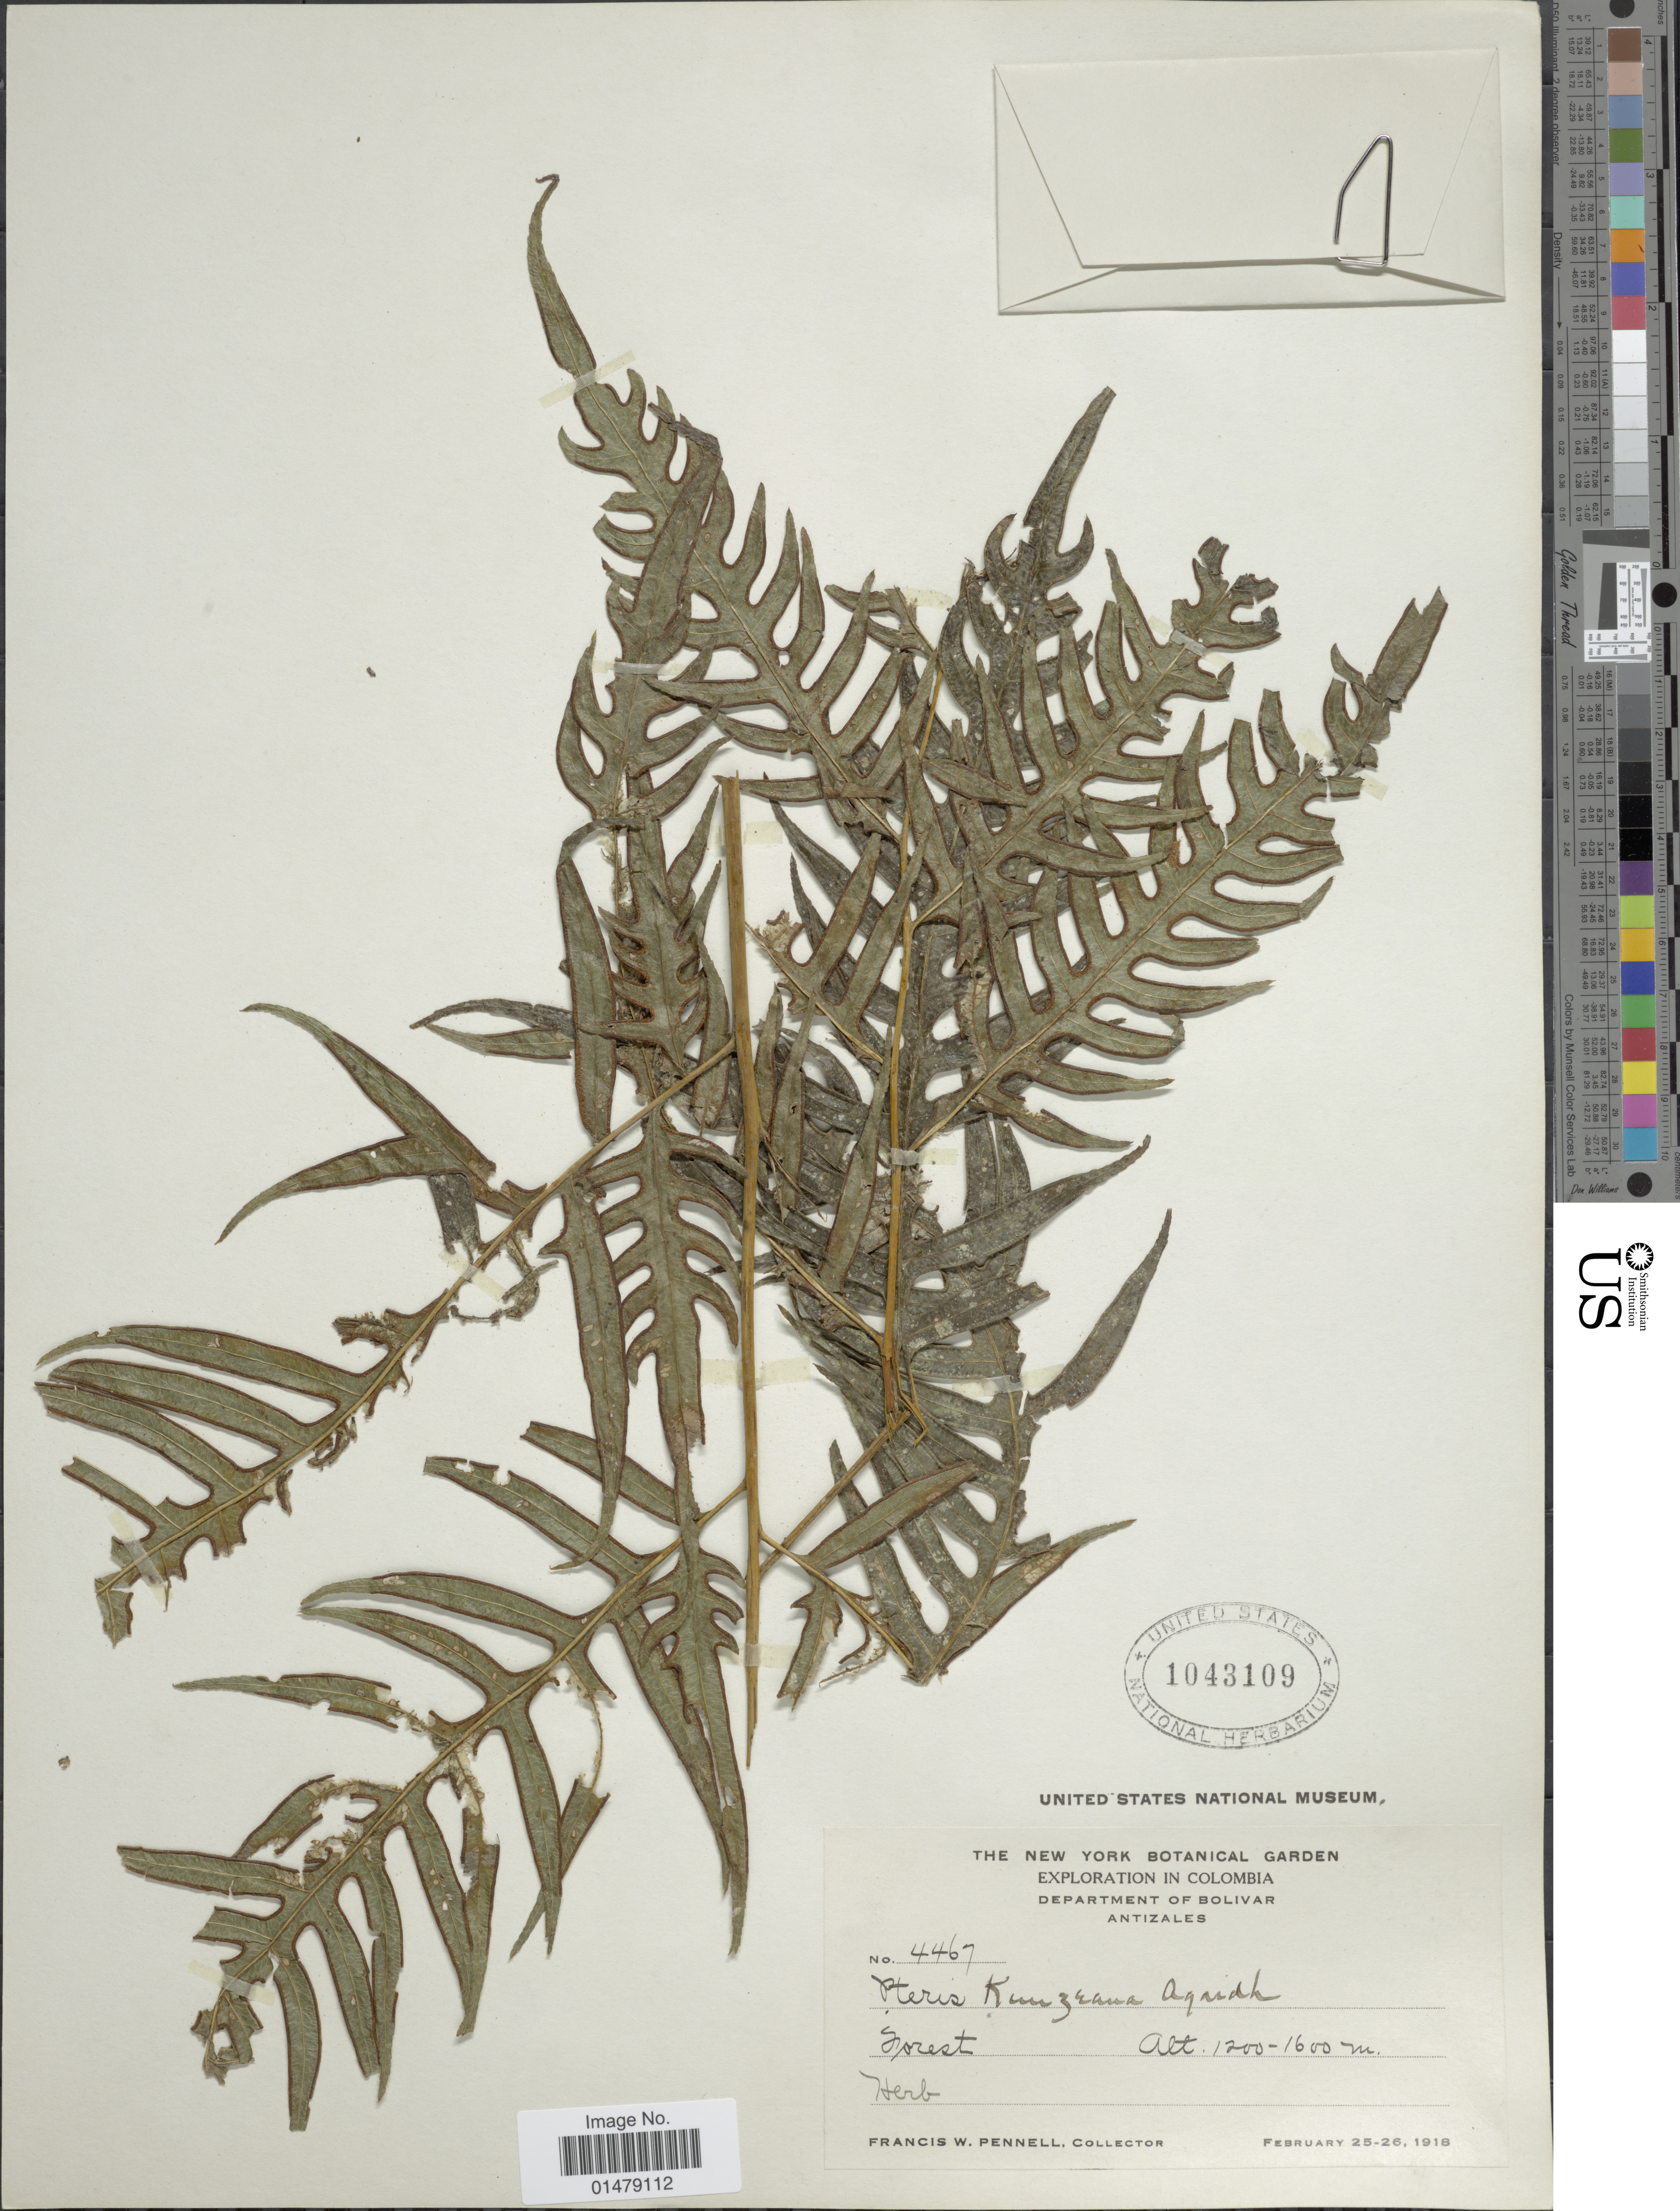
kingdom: Plantae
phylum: Tracheophyta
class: Polypodiopsida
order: Polypodiales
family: Pteridaceae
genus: Pteris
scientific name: Pteris altissima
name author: Poir.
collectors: F. W. Pennell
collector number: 4467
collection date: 1918-02-25/1918-02-26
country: Colombia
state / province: Bolívar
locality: Department of Bolivar. Antizales.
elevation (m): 1200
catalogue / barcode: US 1043109